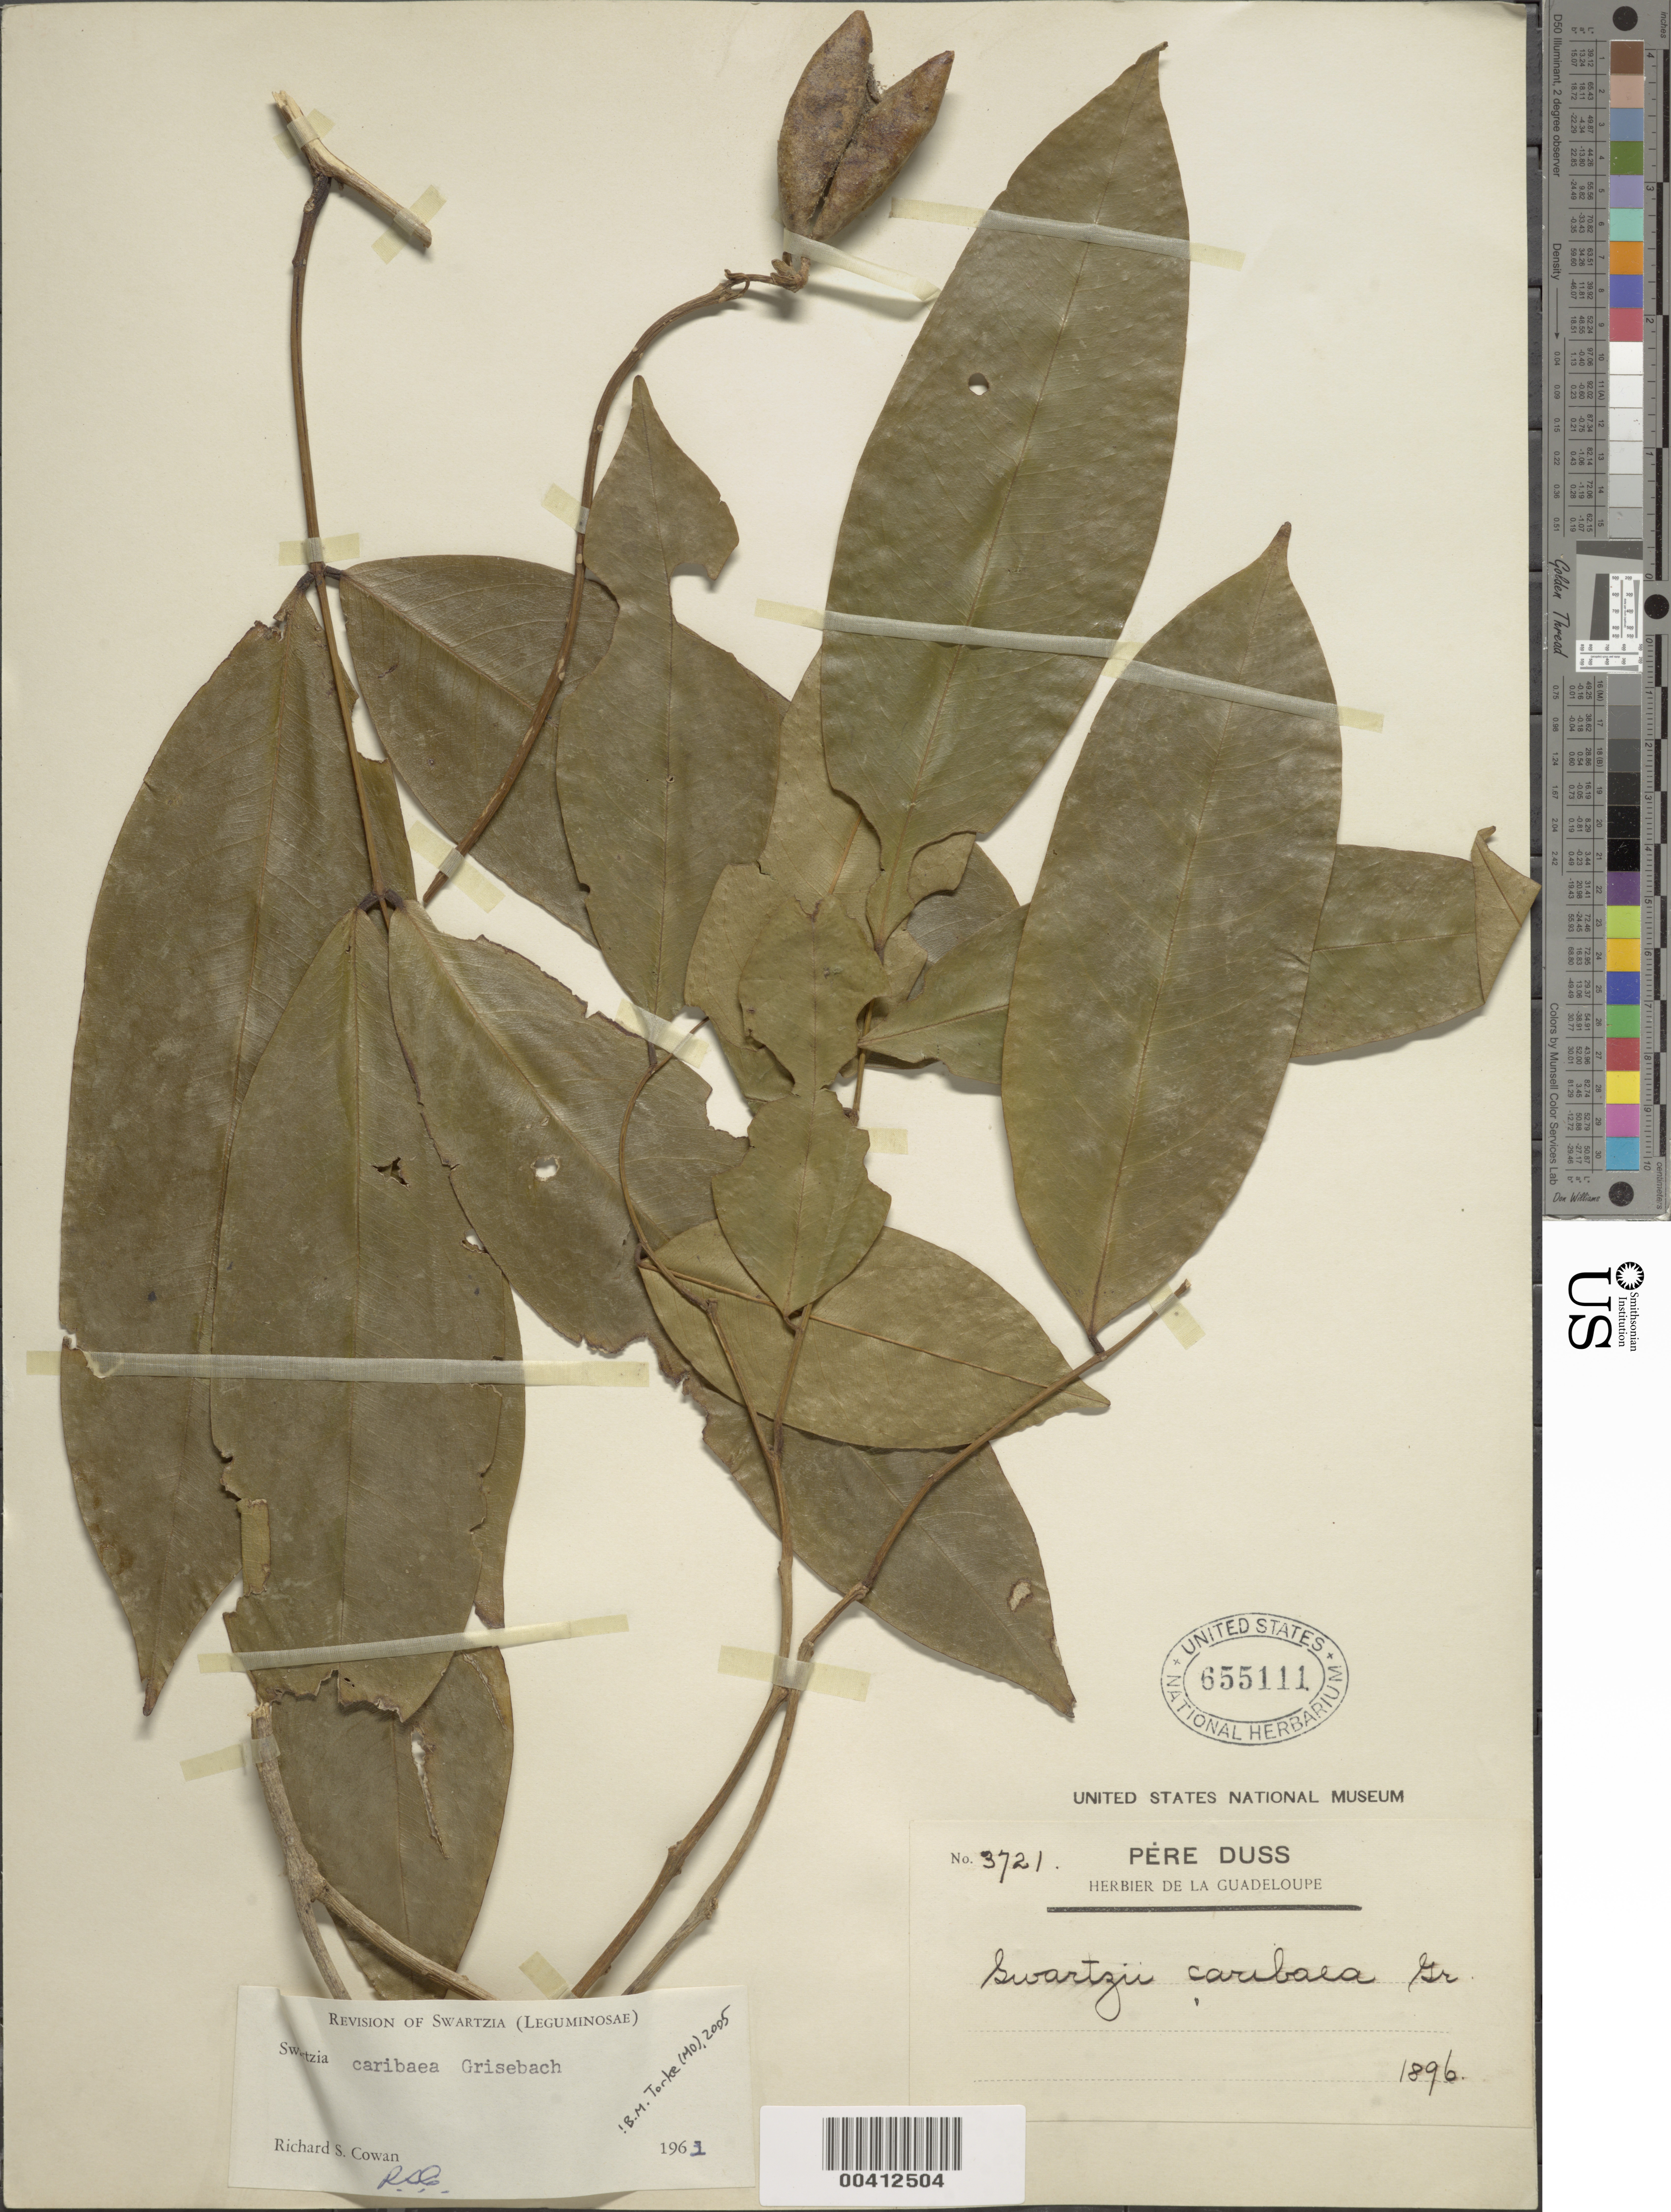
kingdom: Plantae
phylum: Tracheophyta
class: Magnoliopsida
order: Fabales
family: Fabaceae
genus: Swartzia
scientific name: Swartzia caribaea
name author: Griseb.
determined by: Cowan, R. S.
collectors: Père Duss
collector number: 3721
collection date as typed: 1896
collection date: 1896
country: Guadeloupe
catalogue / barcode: US 655111